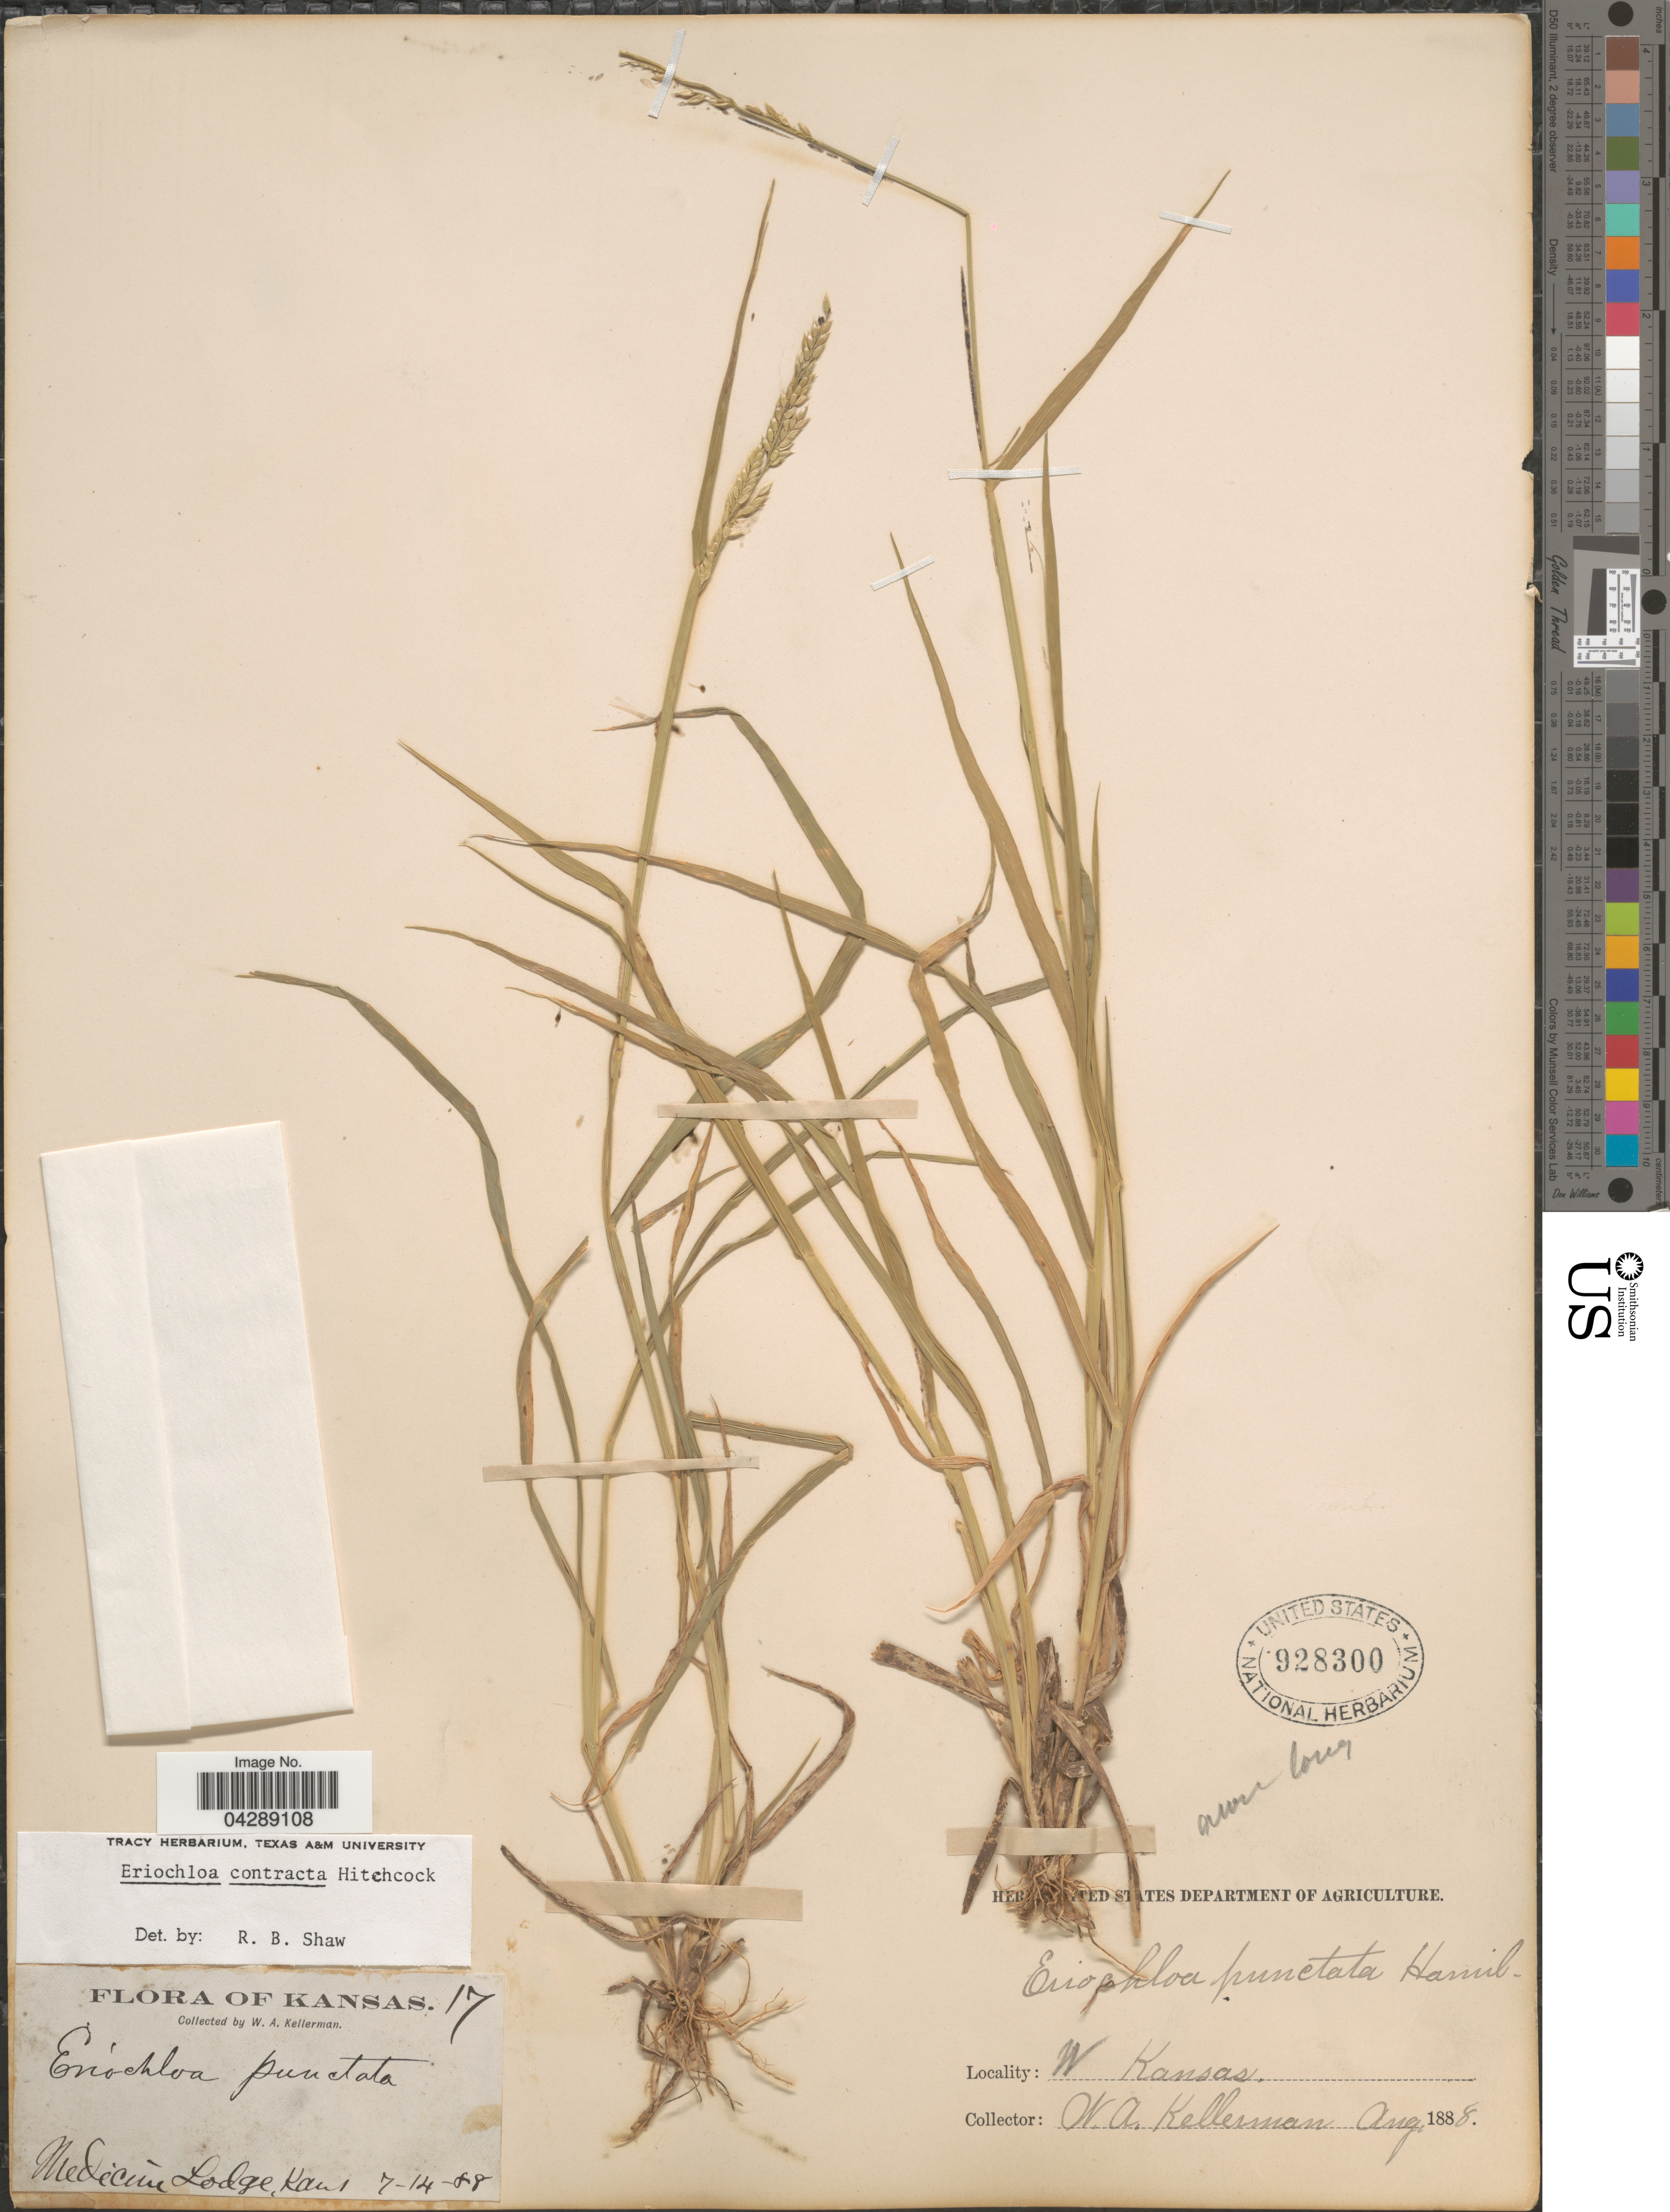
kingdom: Plantae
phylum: Tracheophyta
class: Liliopsida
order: Poales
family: Poaceae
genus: Eriochloa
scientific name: Eriochloa contracta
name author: Hitchc.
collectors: W. Kellerman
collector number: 17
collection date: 1888-07-14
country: United States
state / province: Kansas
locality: Medicine Lodge.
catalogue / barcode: US 928300